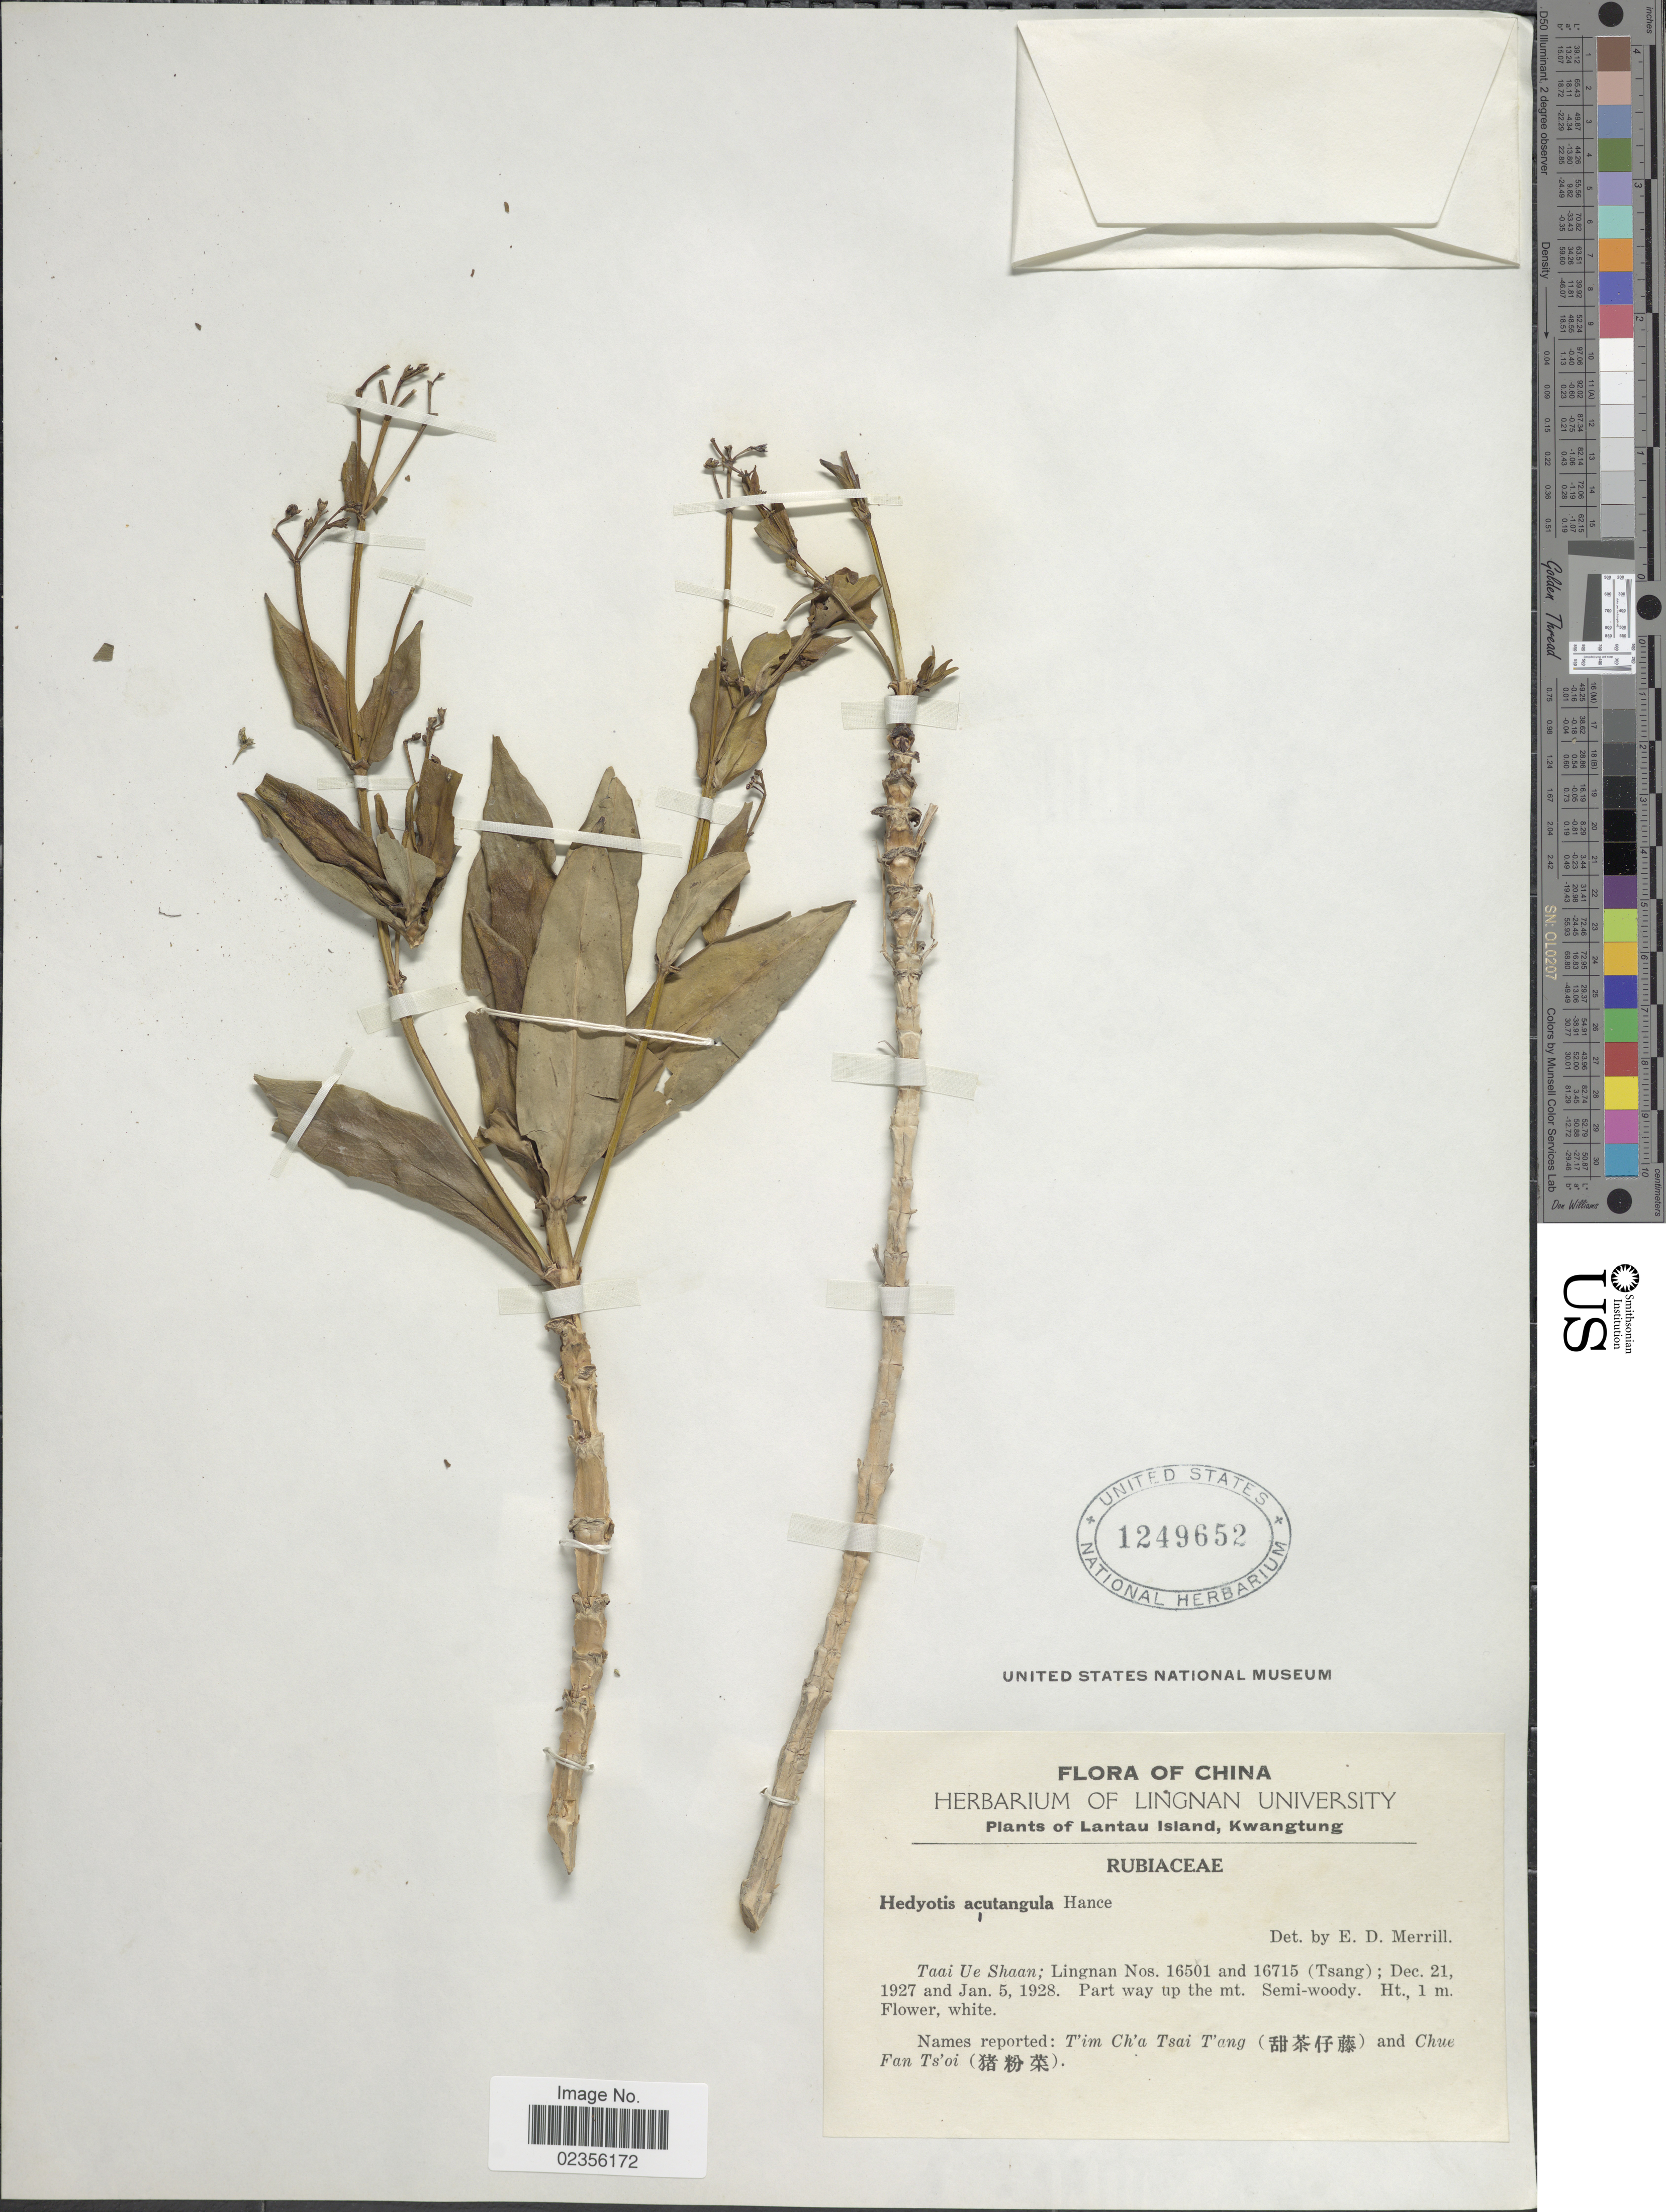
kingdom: Plantae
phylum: Tracheophyta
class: Magnoliopsida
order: Gentianales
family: Rubiaceae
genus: Hedyotis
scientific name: Hedyotis acutangula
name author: Champ. ex Benth.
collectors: T'im Ch'a Tsai T'ang & C. Ts'oi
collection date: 1927-12-21/1928-01-05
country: China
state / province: Guangdong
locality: Taai Ue Shaan; part way up the mt. Lantau Island, Kwangtung.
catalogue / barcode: US 1249652